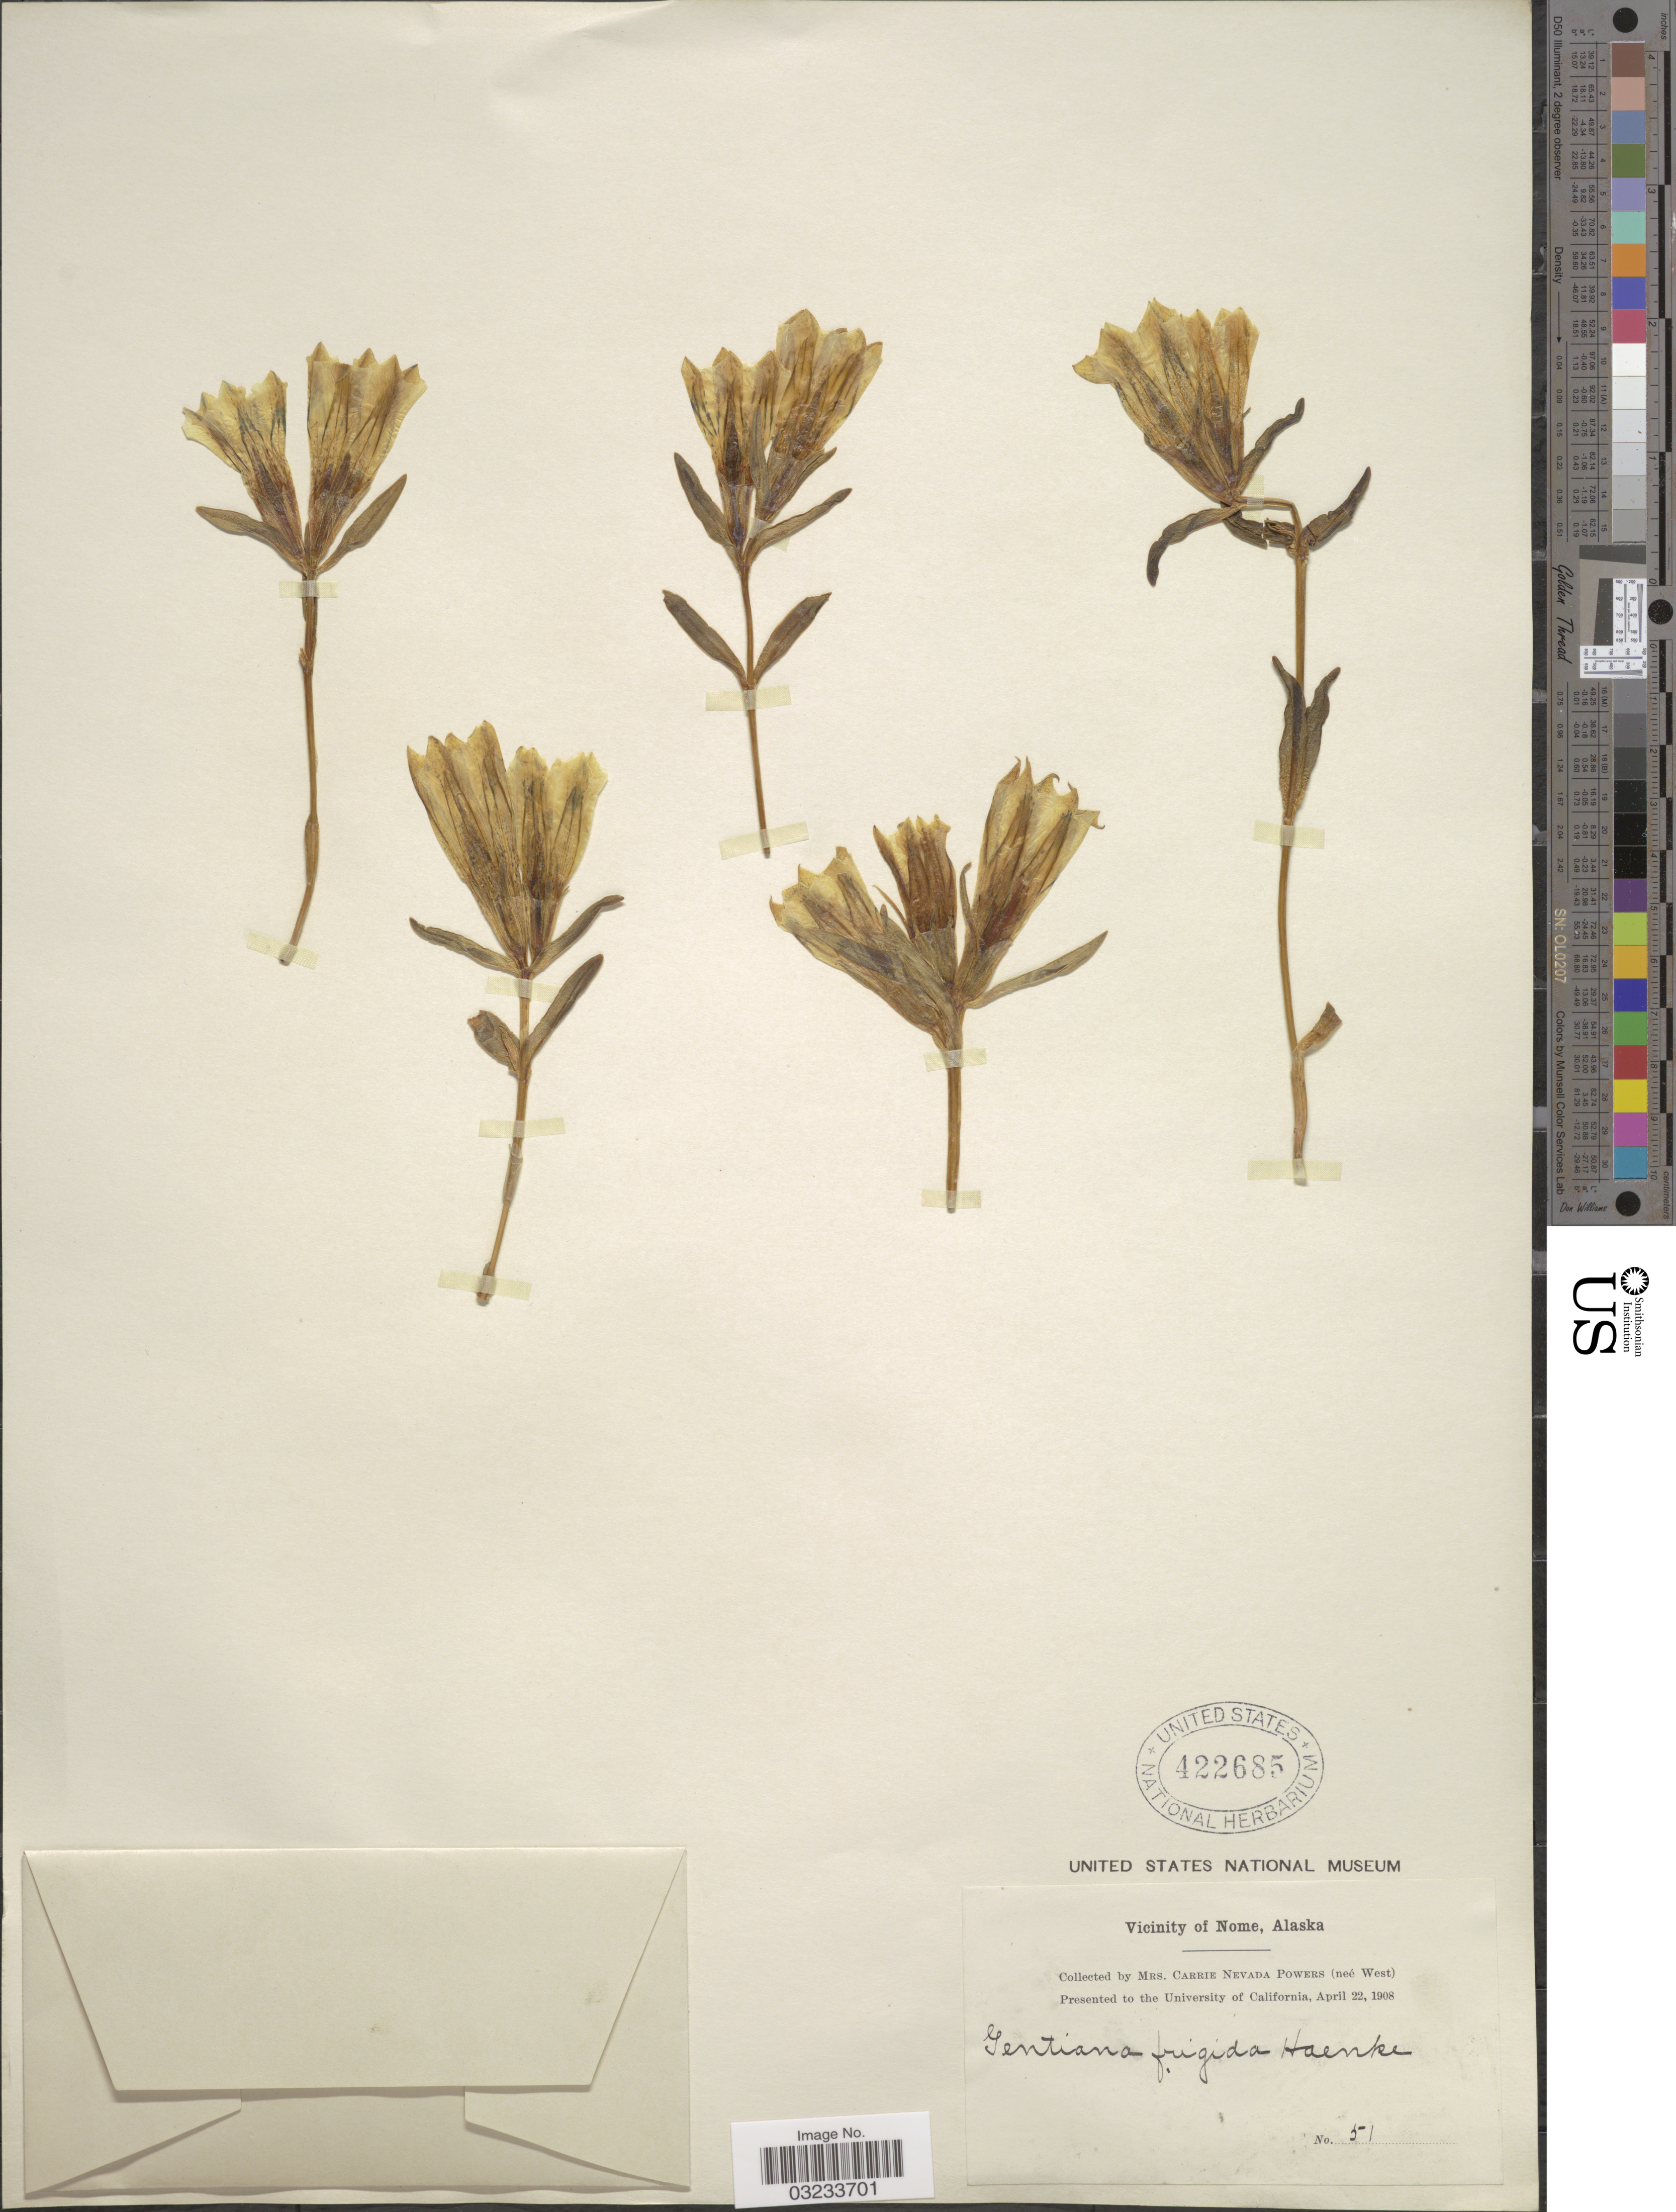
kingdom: Plantae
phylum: Tracheophyta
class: Magnoliopsida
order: Gentianales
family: Gentianaceae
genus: Gentiana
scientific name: Gentiana algida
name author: Pall.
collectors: C. Powers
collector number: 51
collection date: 1908-04-22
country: United States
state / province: Alaska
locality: Vicinity of Nome.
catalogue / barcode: US 422685